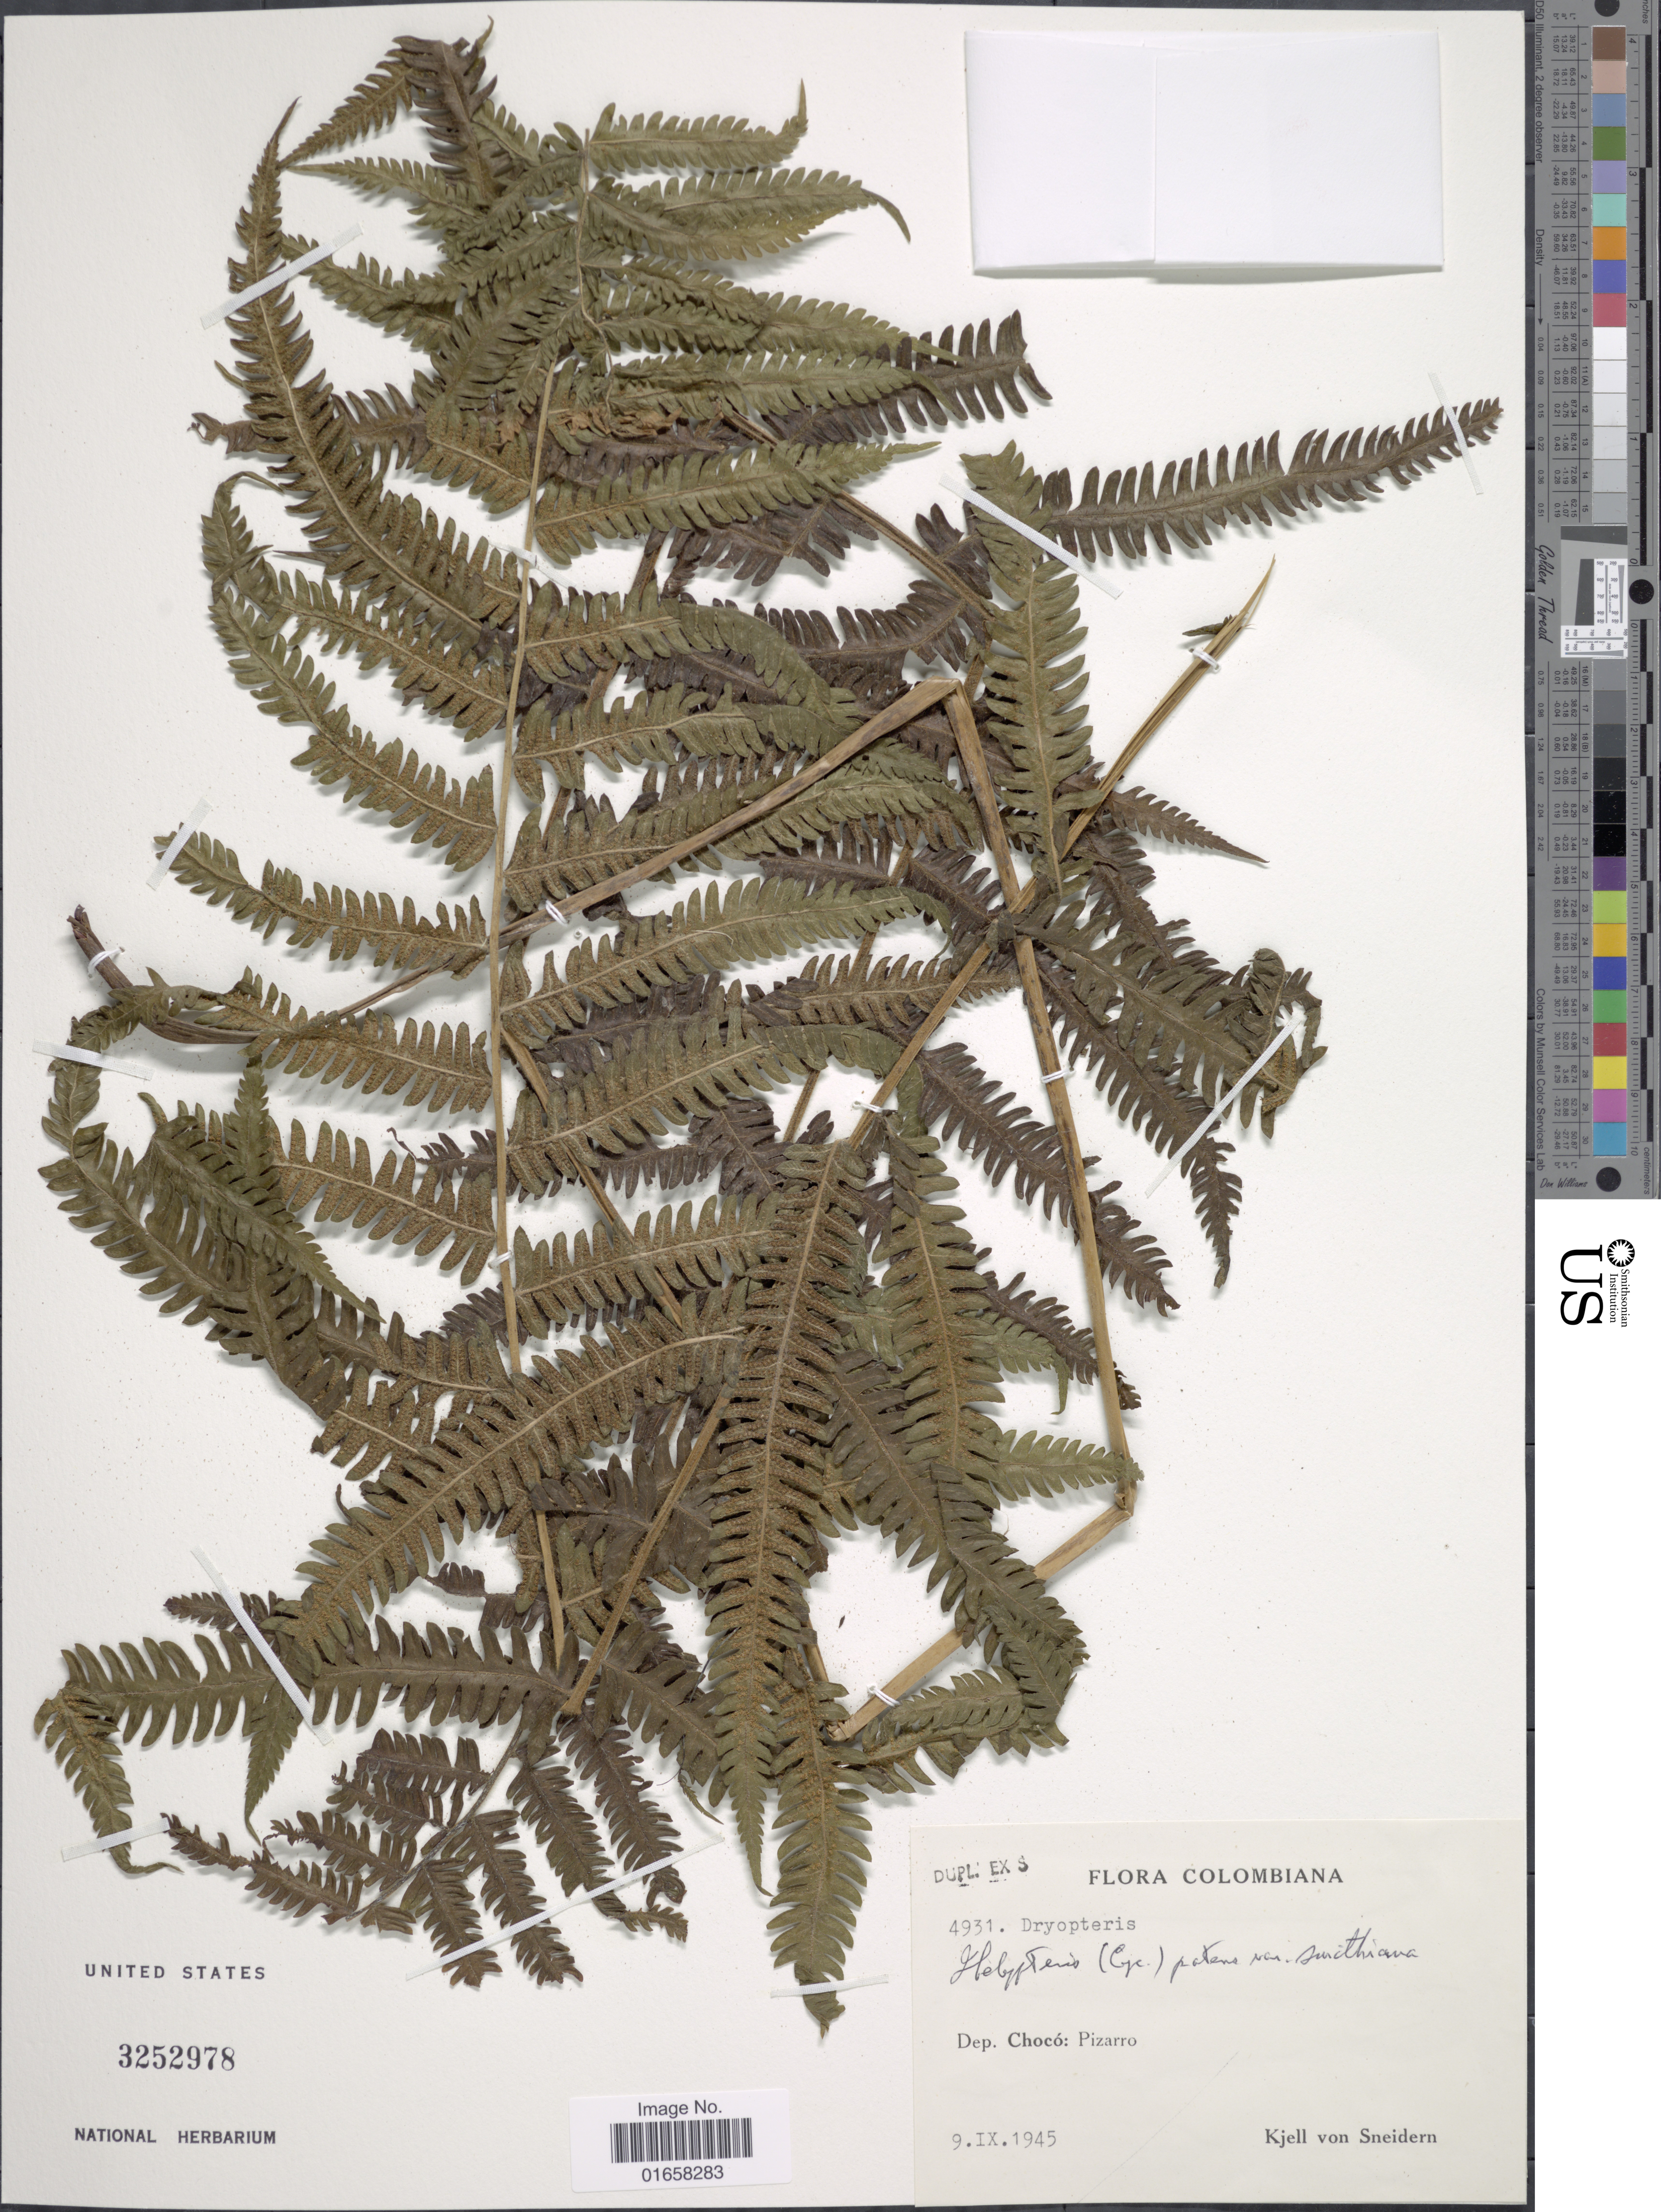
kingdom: Plantae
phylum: Tracheophyta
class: Polypodiopsida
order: Polypodiales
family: Thelypteridaceae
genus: Christella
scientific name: Christella patens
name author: (Sw.) Holttum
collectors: K. von Sneidern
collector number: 4931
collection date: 1945-09-09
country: Colombia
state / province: Chocó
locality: Pizarro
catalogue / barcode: US 3252978